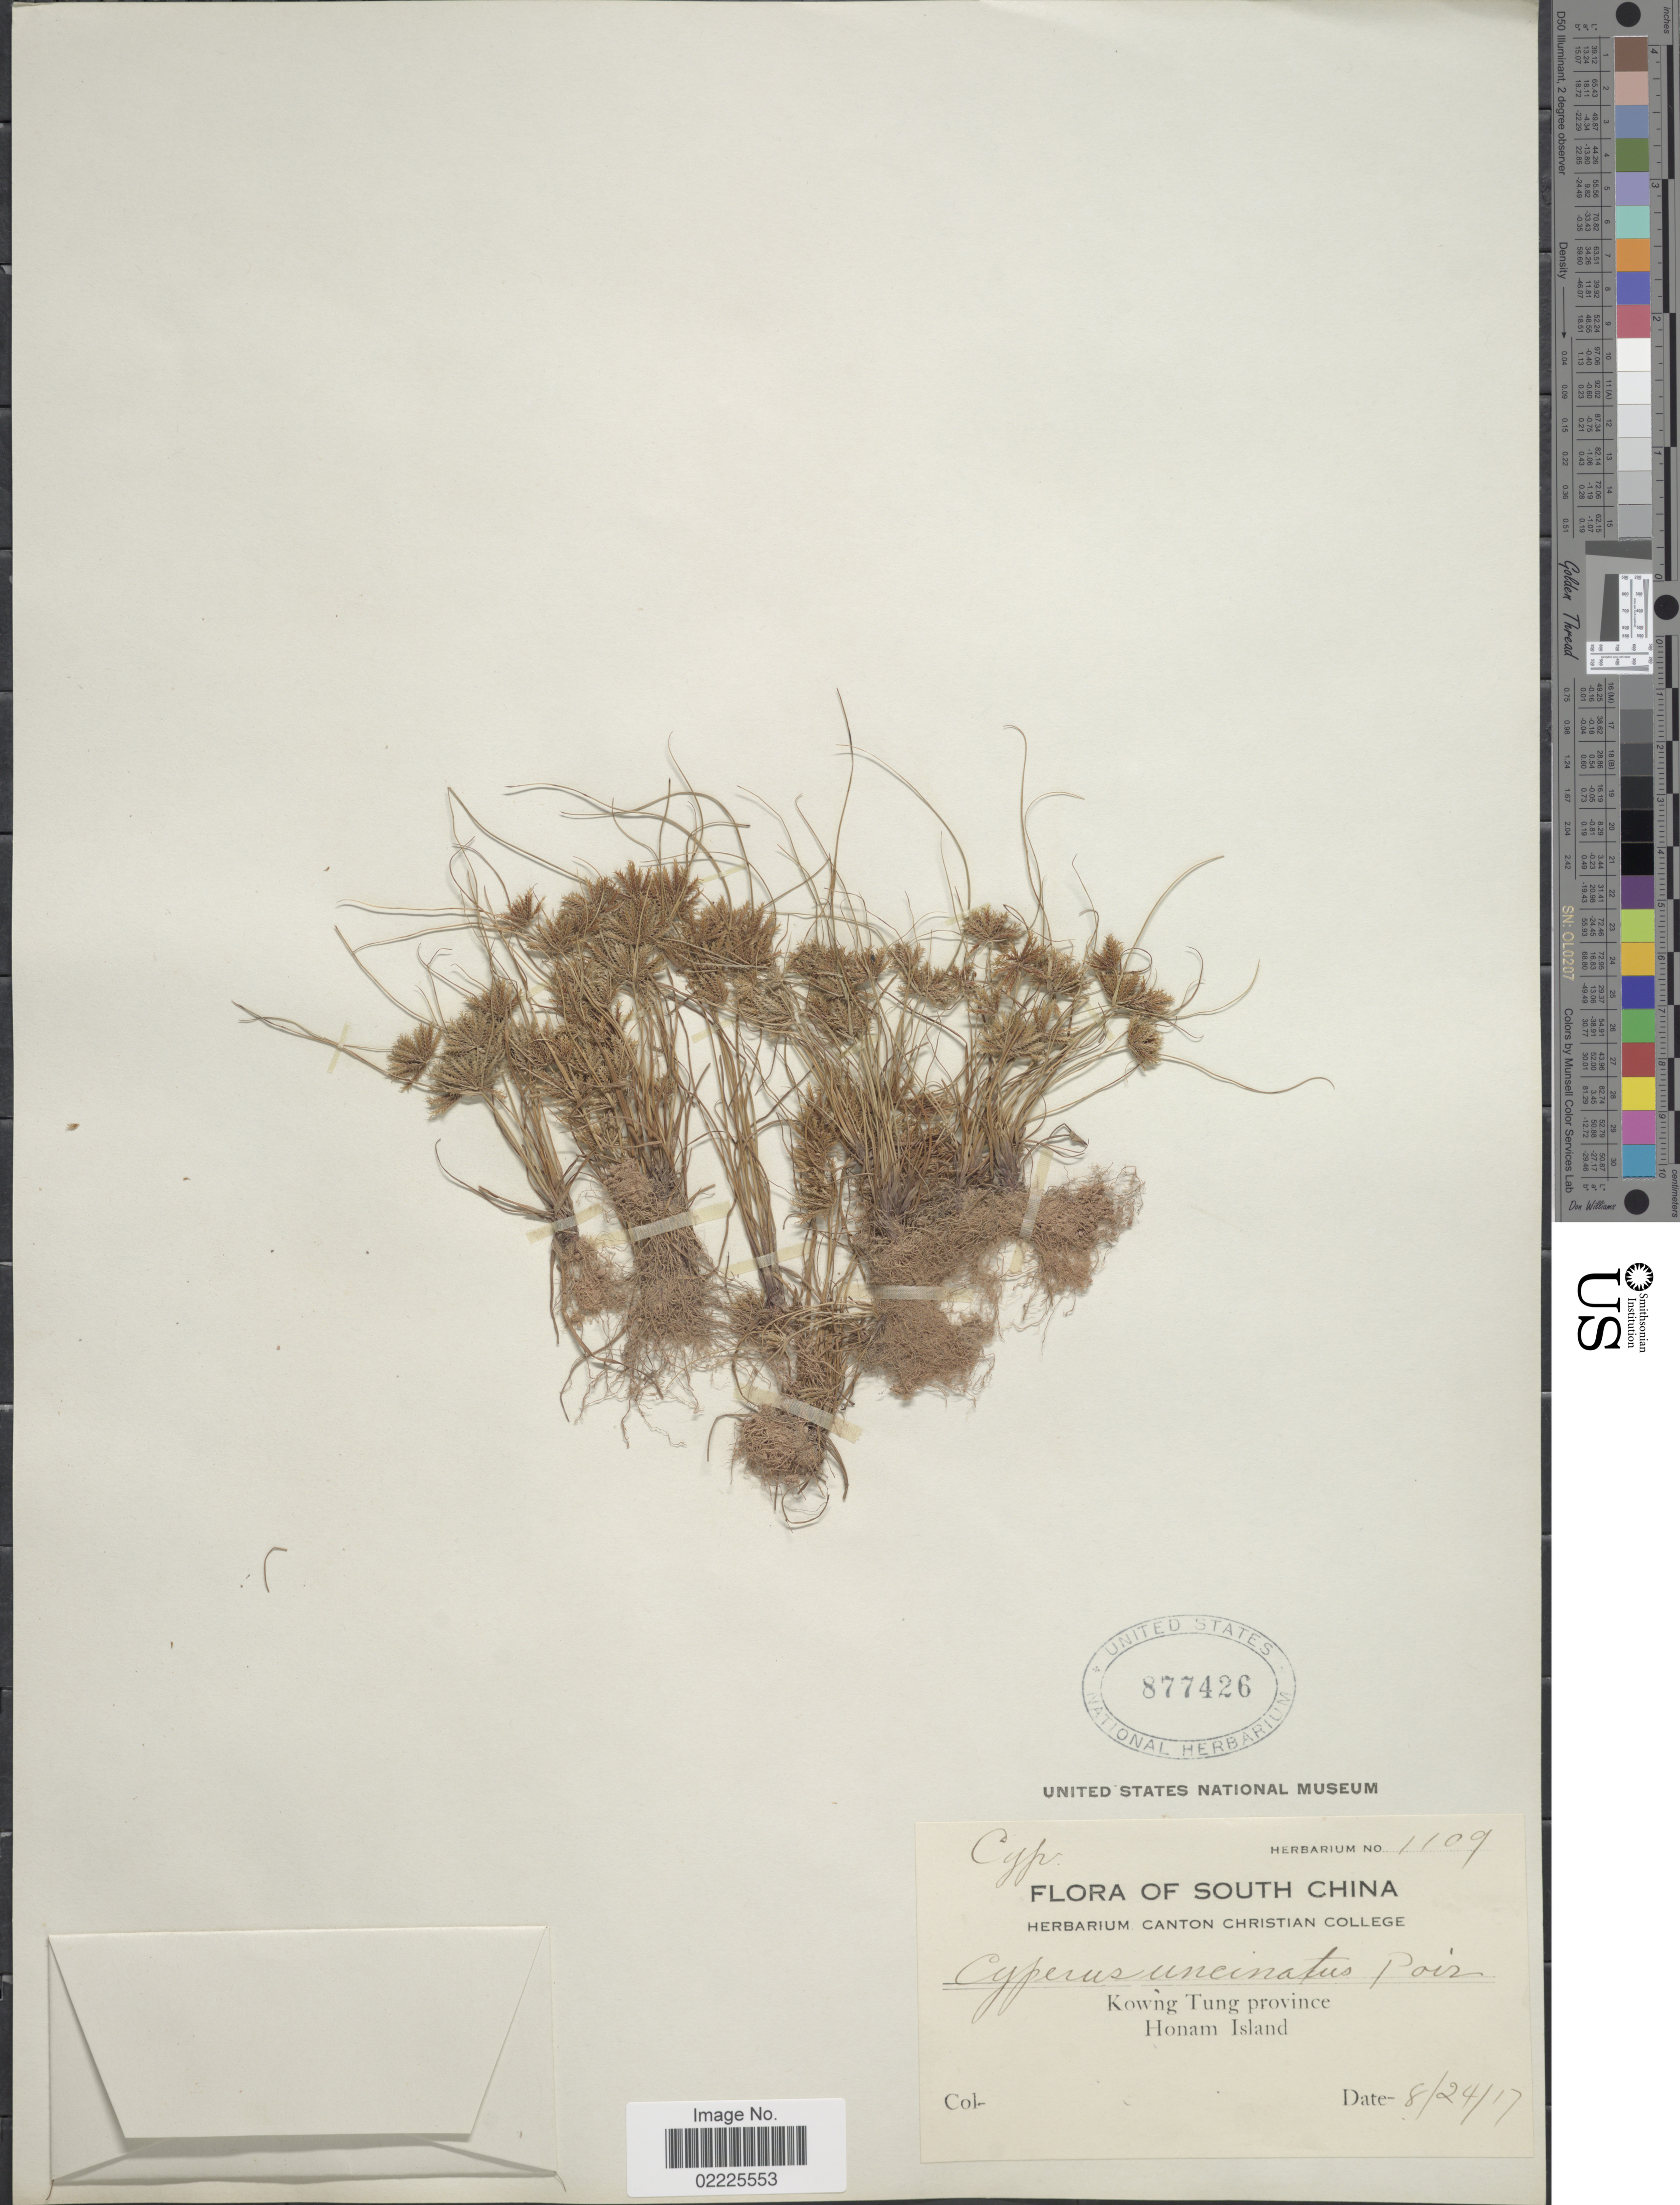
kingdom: Plantae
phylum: Tracheophyta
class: Liliopsida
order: Poales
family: Cyperaceae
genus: Cyperus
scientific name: Cyperus cuspidatus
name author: Kunth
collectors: ex herb. Canton Christian College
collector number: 1109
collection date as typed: Transcribed d/m/y: 24/8/17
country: China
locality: South China, Kowng Tung province, Honam Island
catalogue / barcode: US 877426